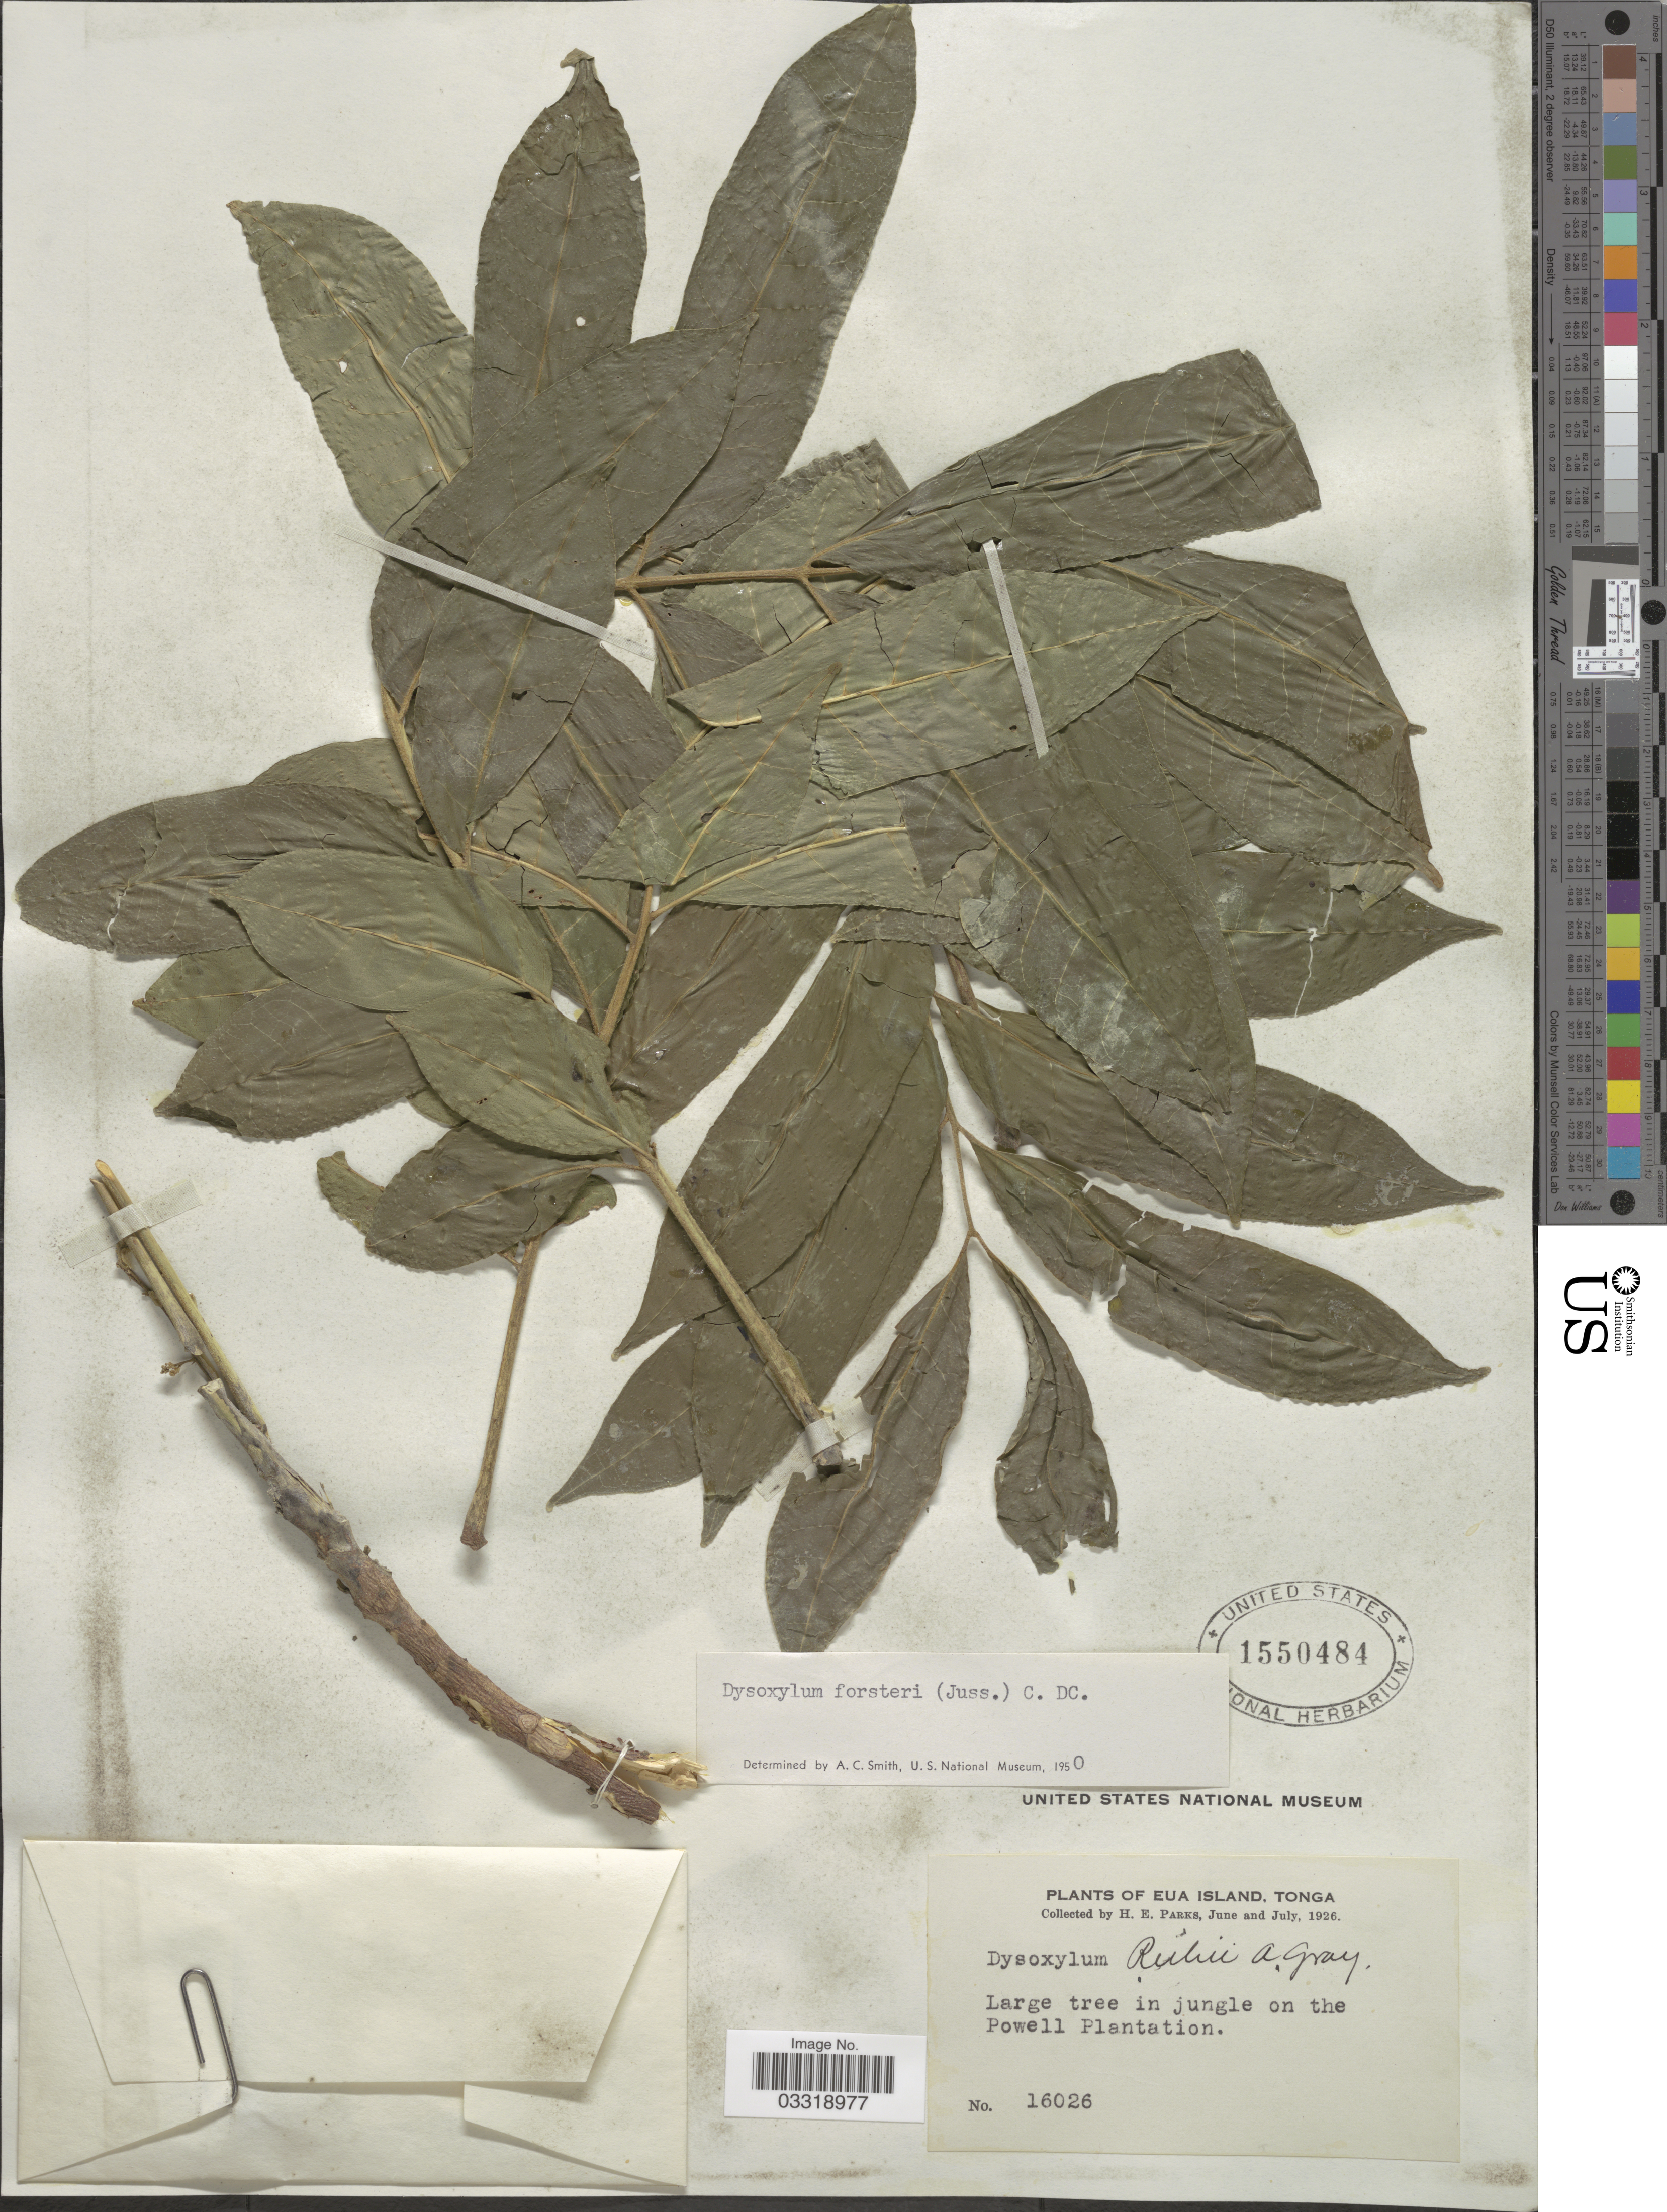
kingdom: Plantae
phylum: Tracheophyta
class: Magnoliopsida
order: Sapindales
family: Meliaceae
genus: Didymocheton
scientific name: Didymocheton alliaceus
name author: (G. Forst.) Mabb.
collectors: H. E. Parks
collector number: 16026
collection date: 1926-06/1926-07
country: Tonga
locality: Eua Island. On the Powell Plantation.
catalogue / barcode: US 1550484